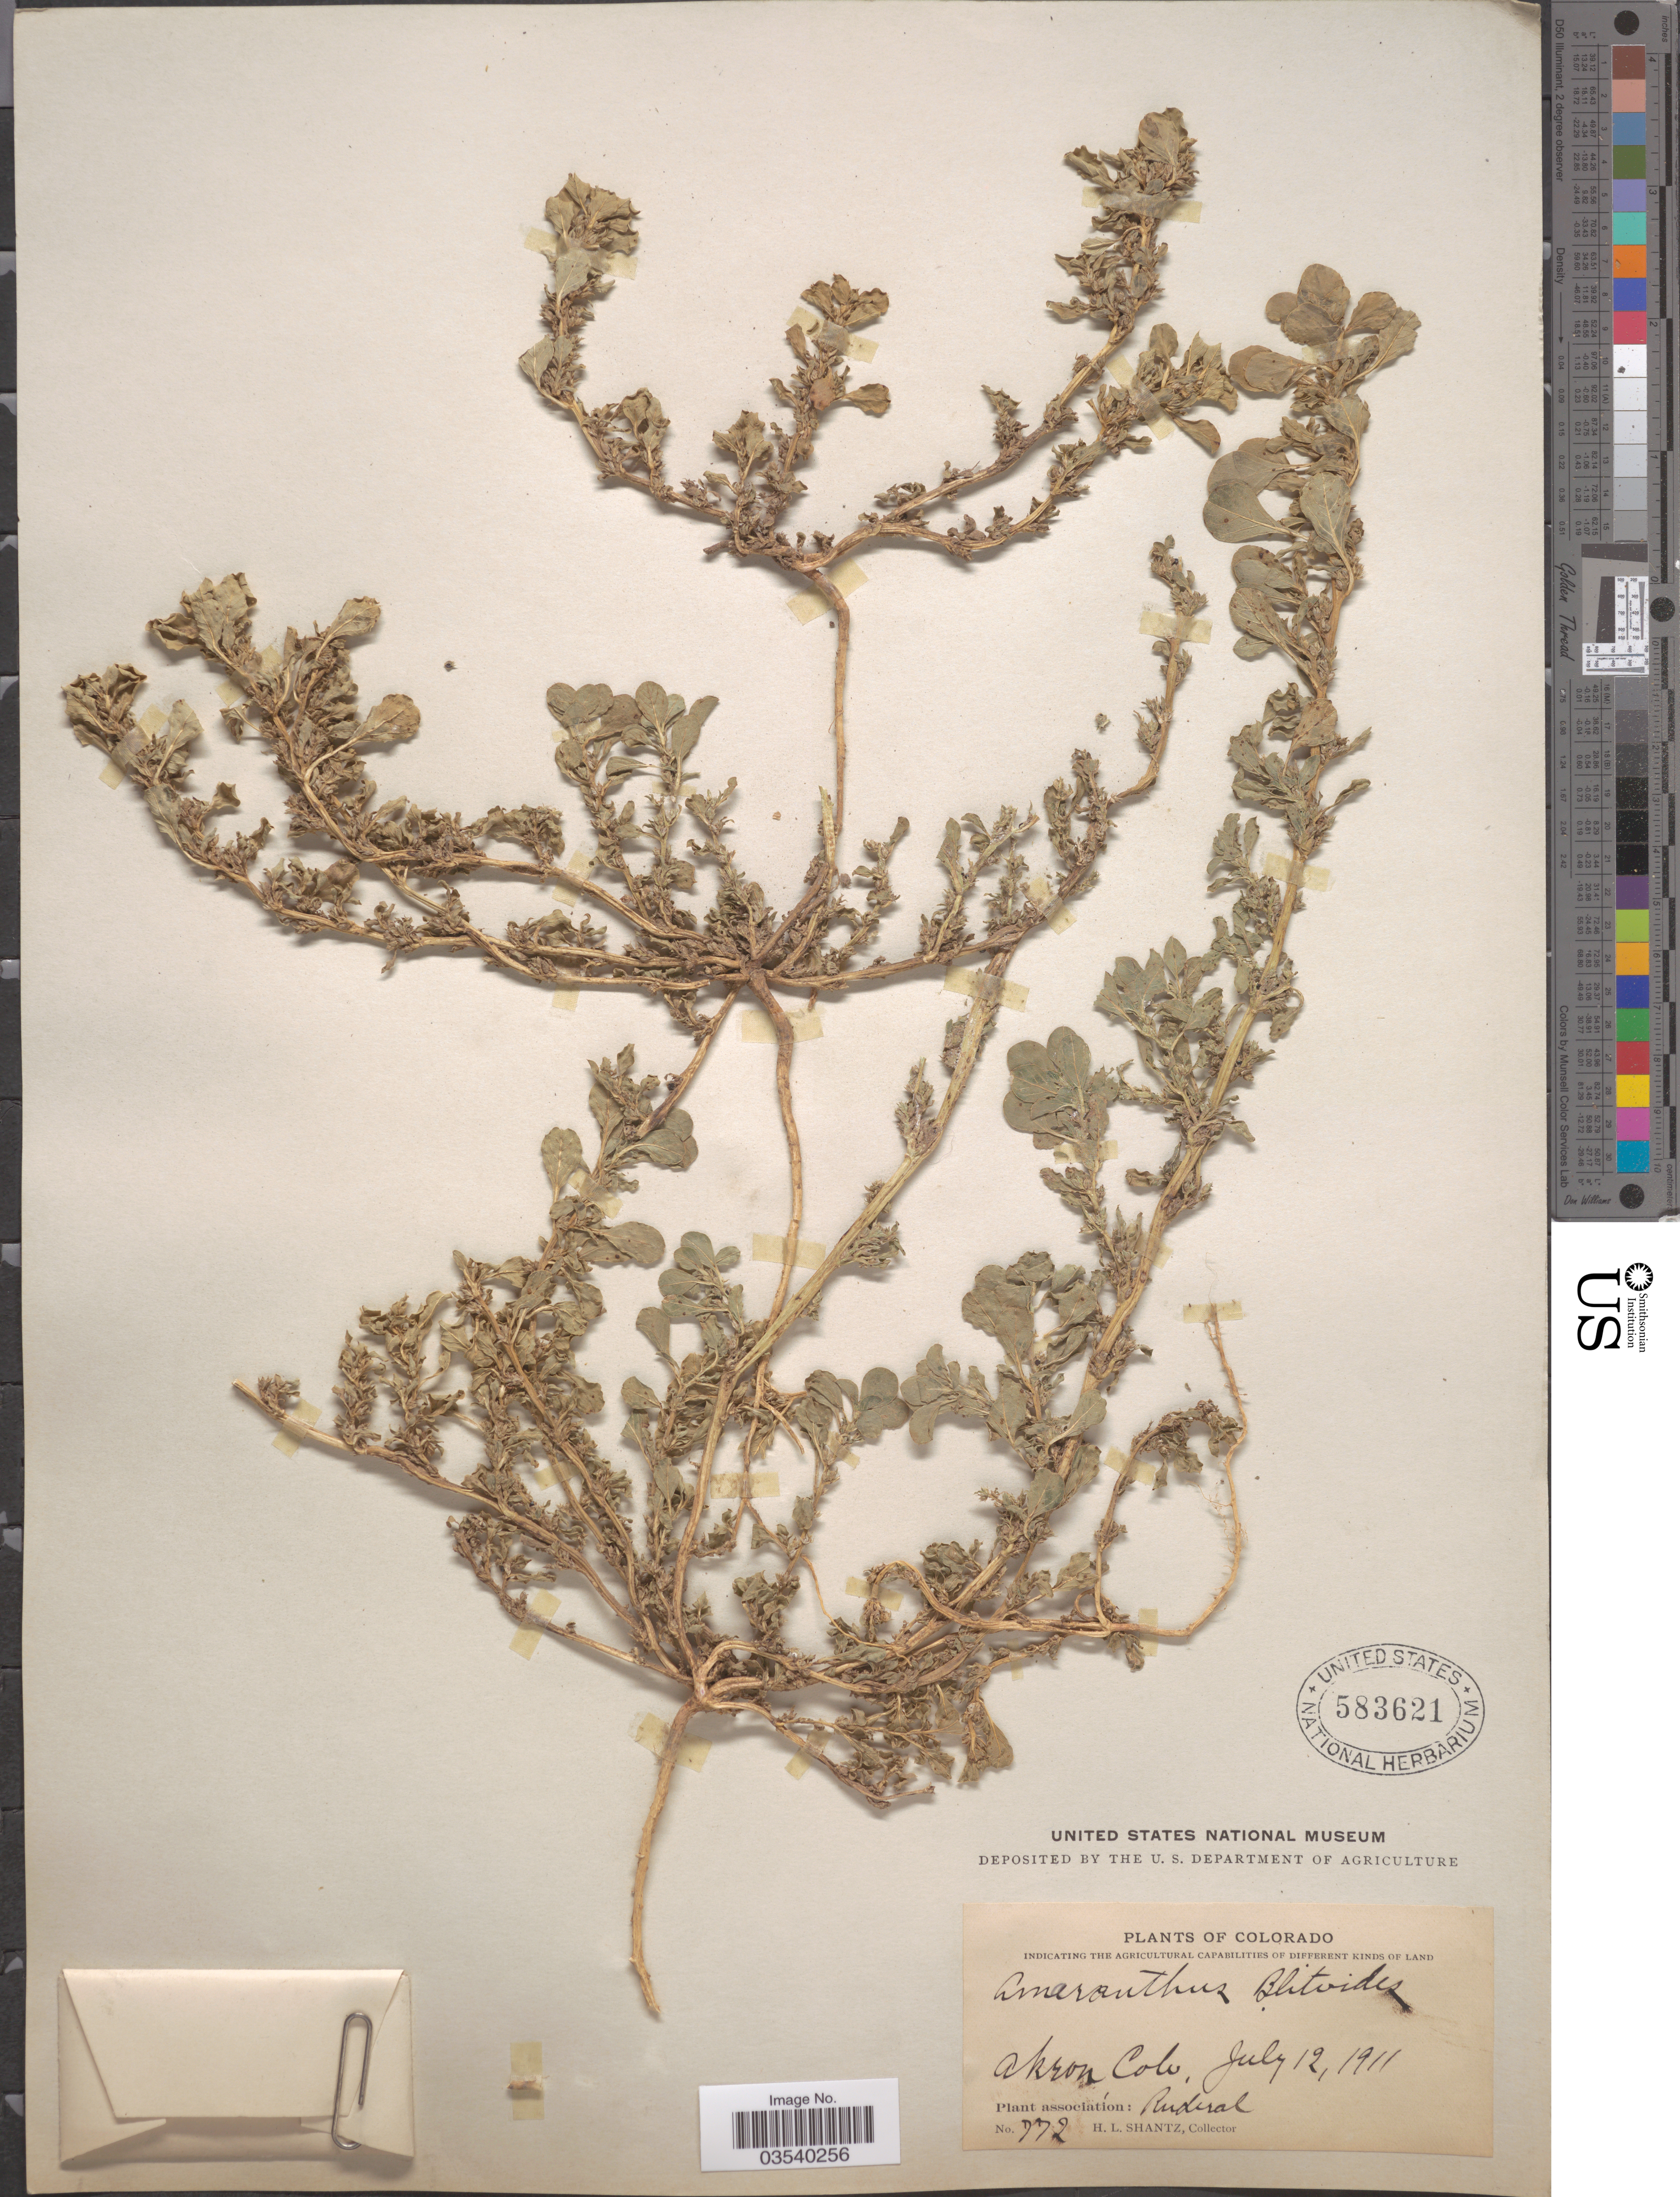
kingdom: Plantae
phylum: Tracheophyta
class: Magnoliopsida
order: Caryophyllales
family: Amaranthaceae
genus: Amaranthus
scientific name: Amaranthus blitoides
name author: S. Watson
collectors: H. Shantz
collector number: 772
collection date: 1911-07-12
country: United States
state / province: Colorado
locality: Akron.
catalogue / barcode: US 583621